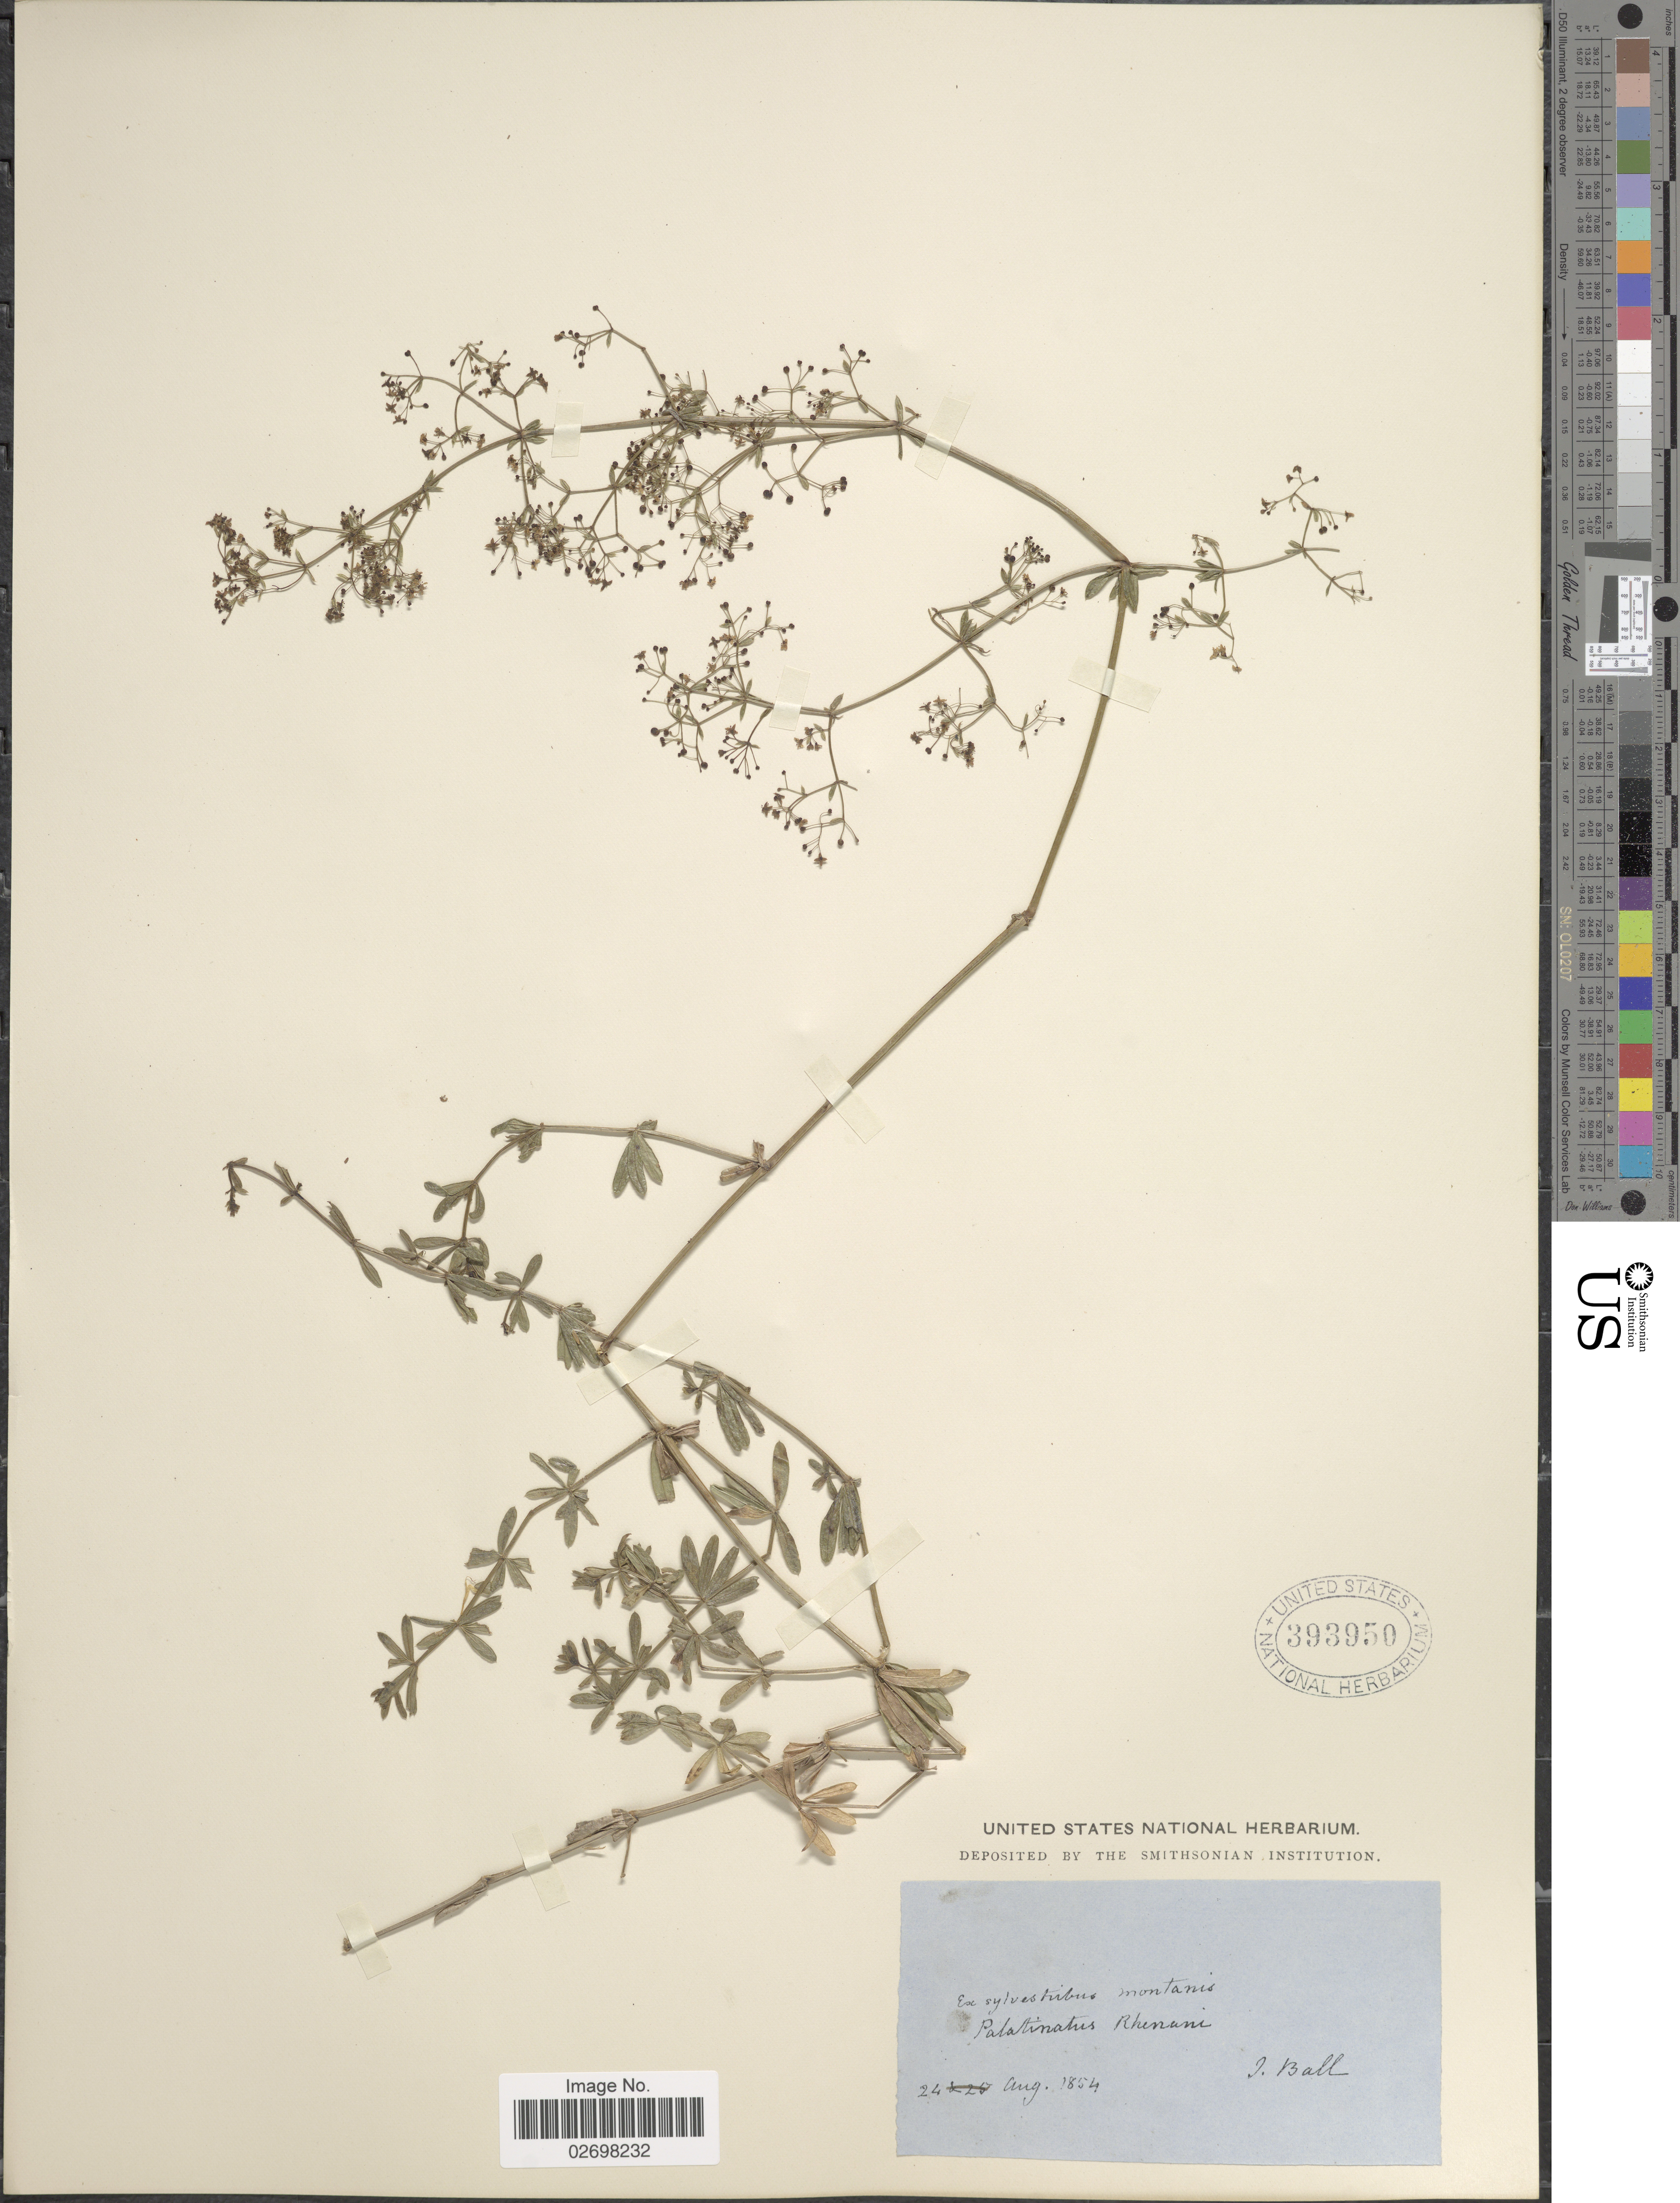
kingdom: Plantae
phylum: Tracheophyta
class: Magnoliopsida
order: Gentianales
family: Rubiaceae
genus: Galium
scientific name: Galium sp.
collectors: J. Ball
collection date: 1854-08-24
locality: Sylvestribus montanis Palatinatus Rhenani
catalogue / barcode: US 393950